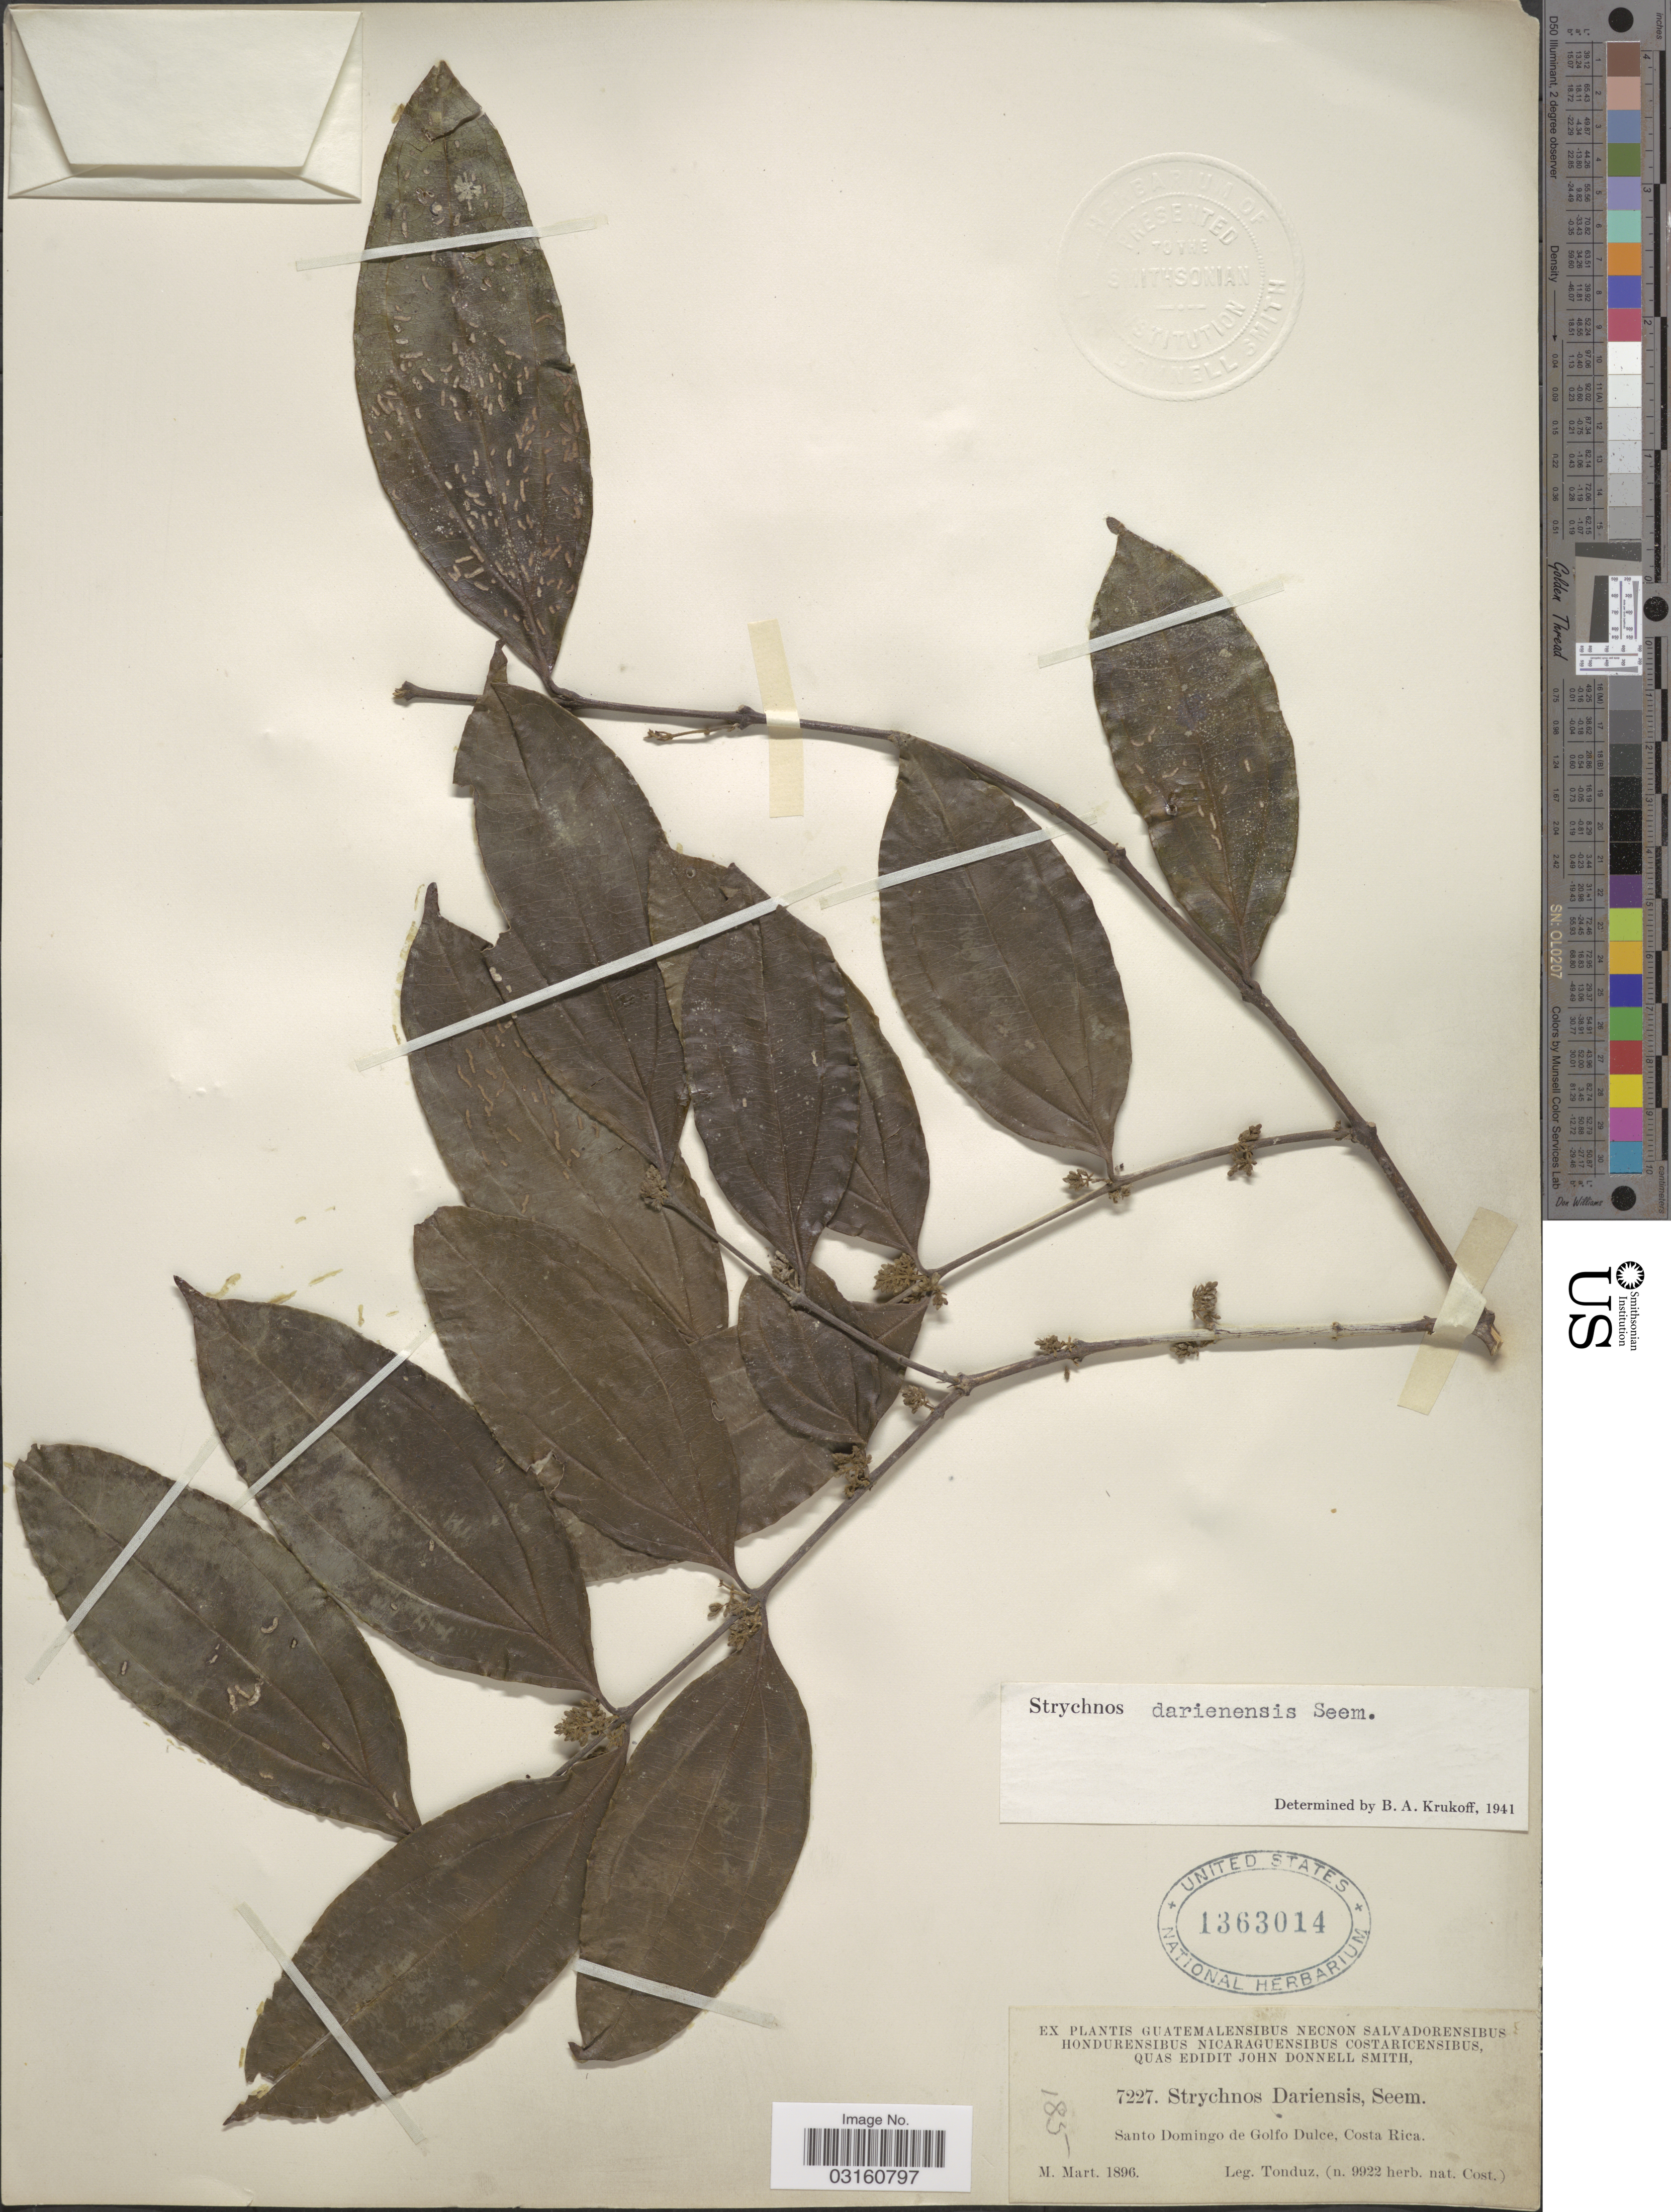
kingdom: Plantae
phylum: Tracheophyta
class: Magnoliopsida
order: Gentianales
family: Loganiaceae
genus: Strychnos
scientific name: Strychnos darienensis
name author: Seem.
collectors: Tonduz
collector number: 7227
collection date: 1896-03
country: Costa Rica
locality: Santo Domingo de Golfo Dulce.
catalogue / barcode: US 1363014